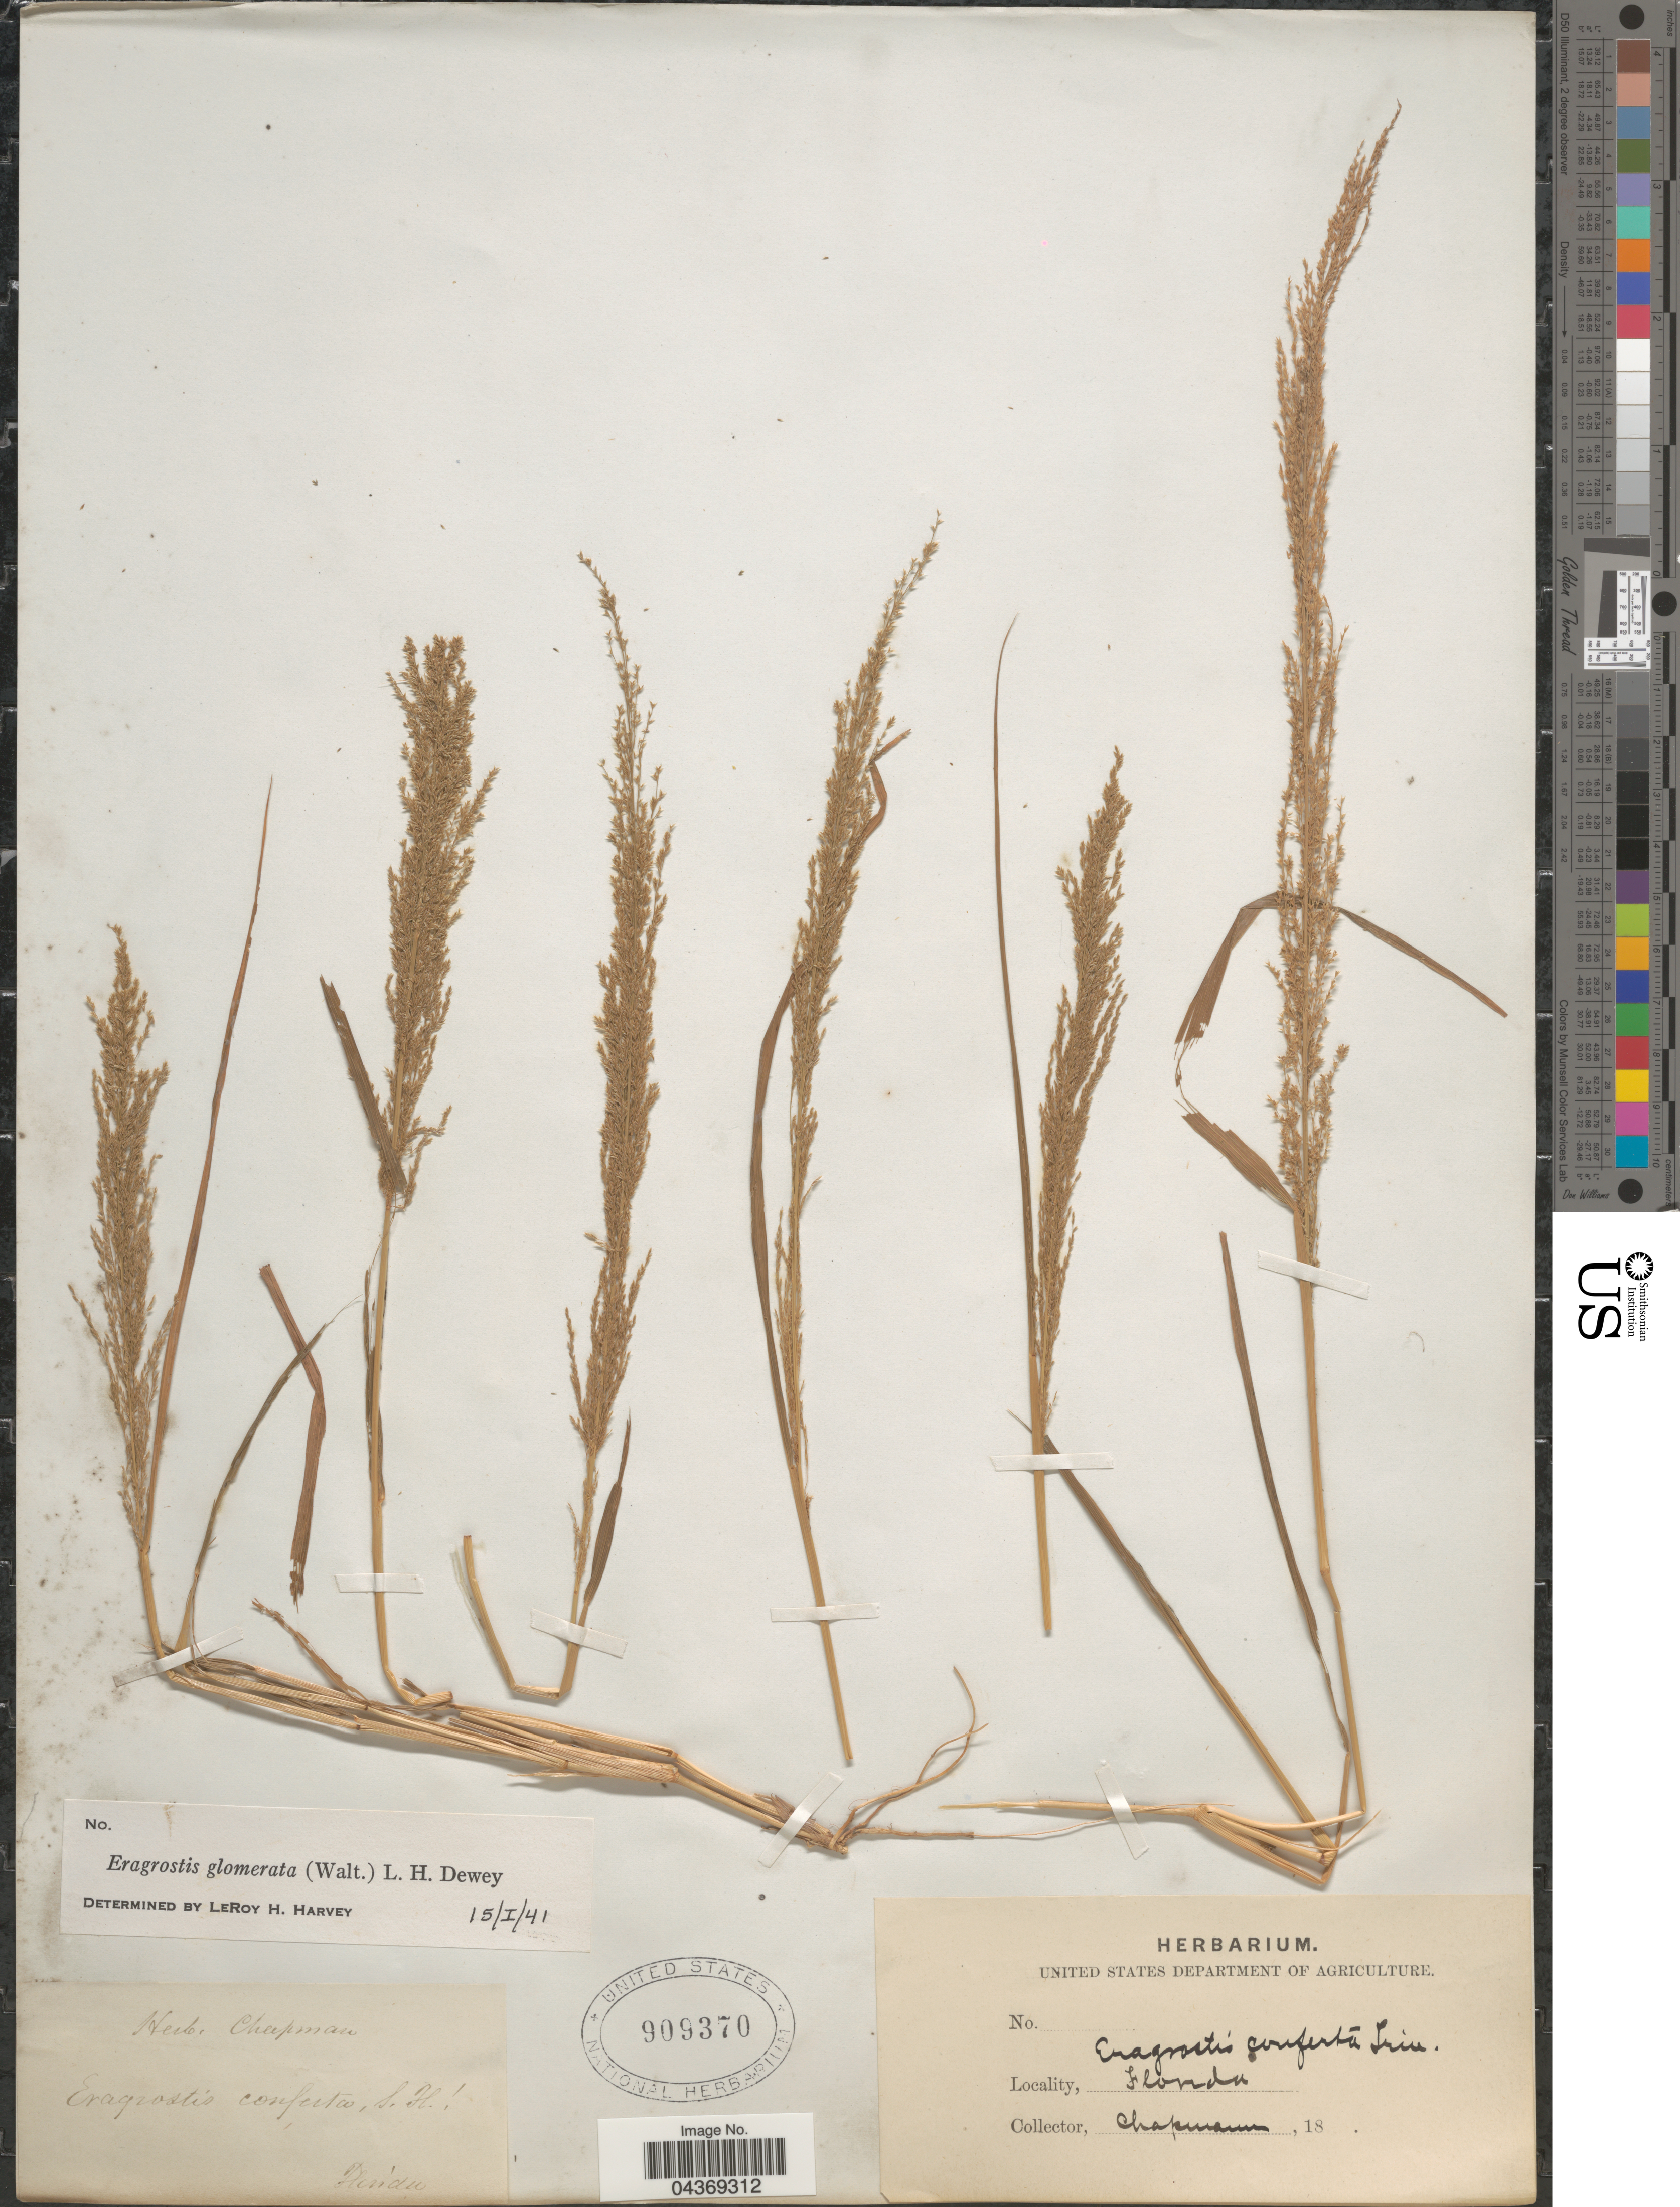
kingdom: Plantae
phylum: Tracheophyta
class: Liliopsida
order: Poales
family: Poaceae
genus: Eragrostis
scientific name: Eragrostis japonica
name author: (Thunb.) Trin.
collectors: A. Chapman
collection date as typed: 18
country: United States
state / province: Florida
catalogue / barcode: US 909370